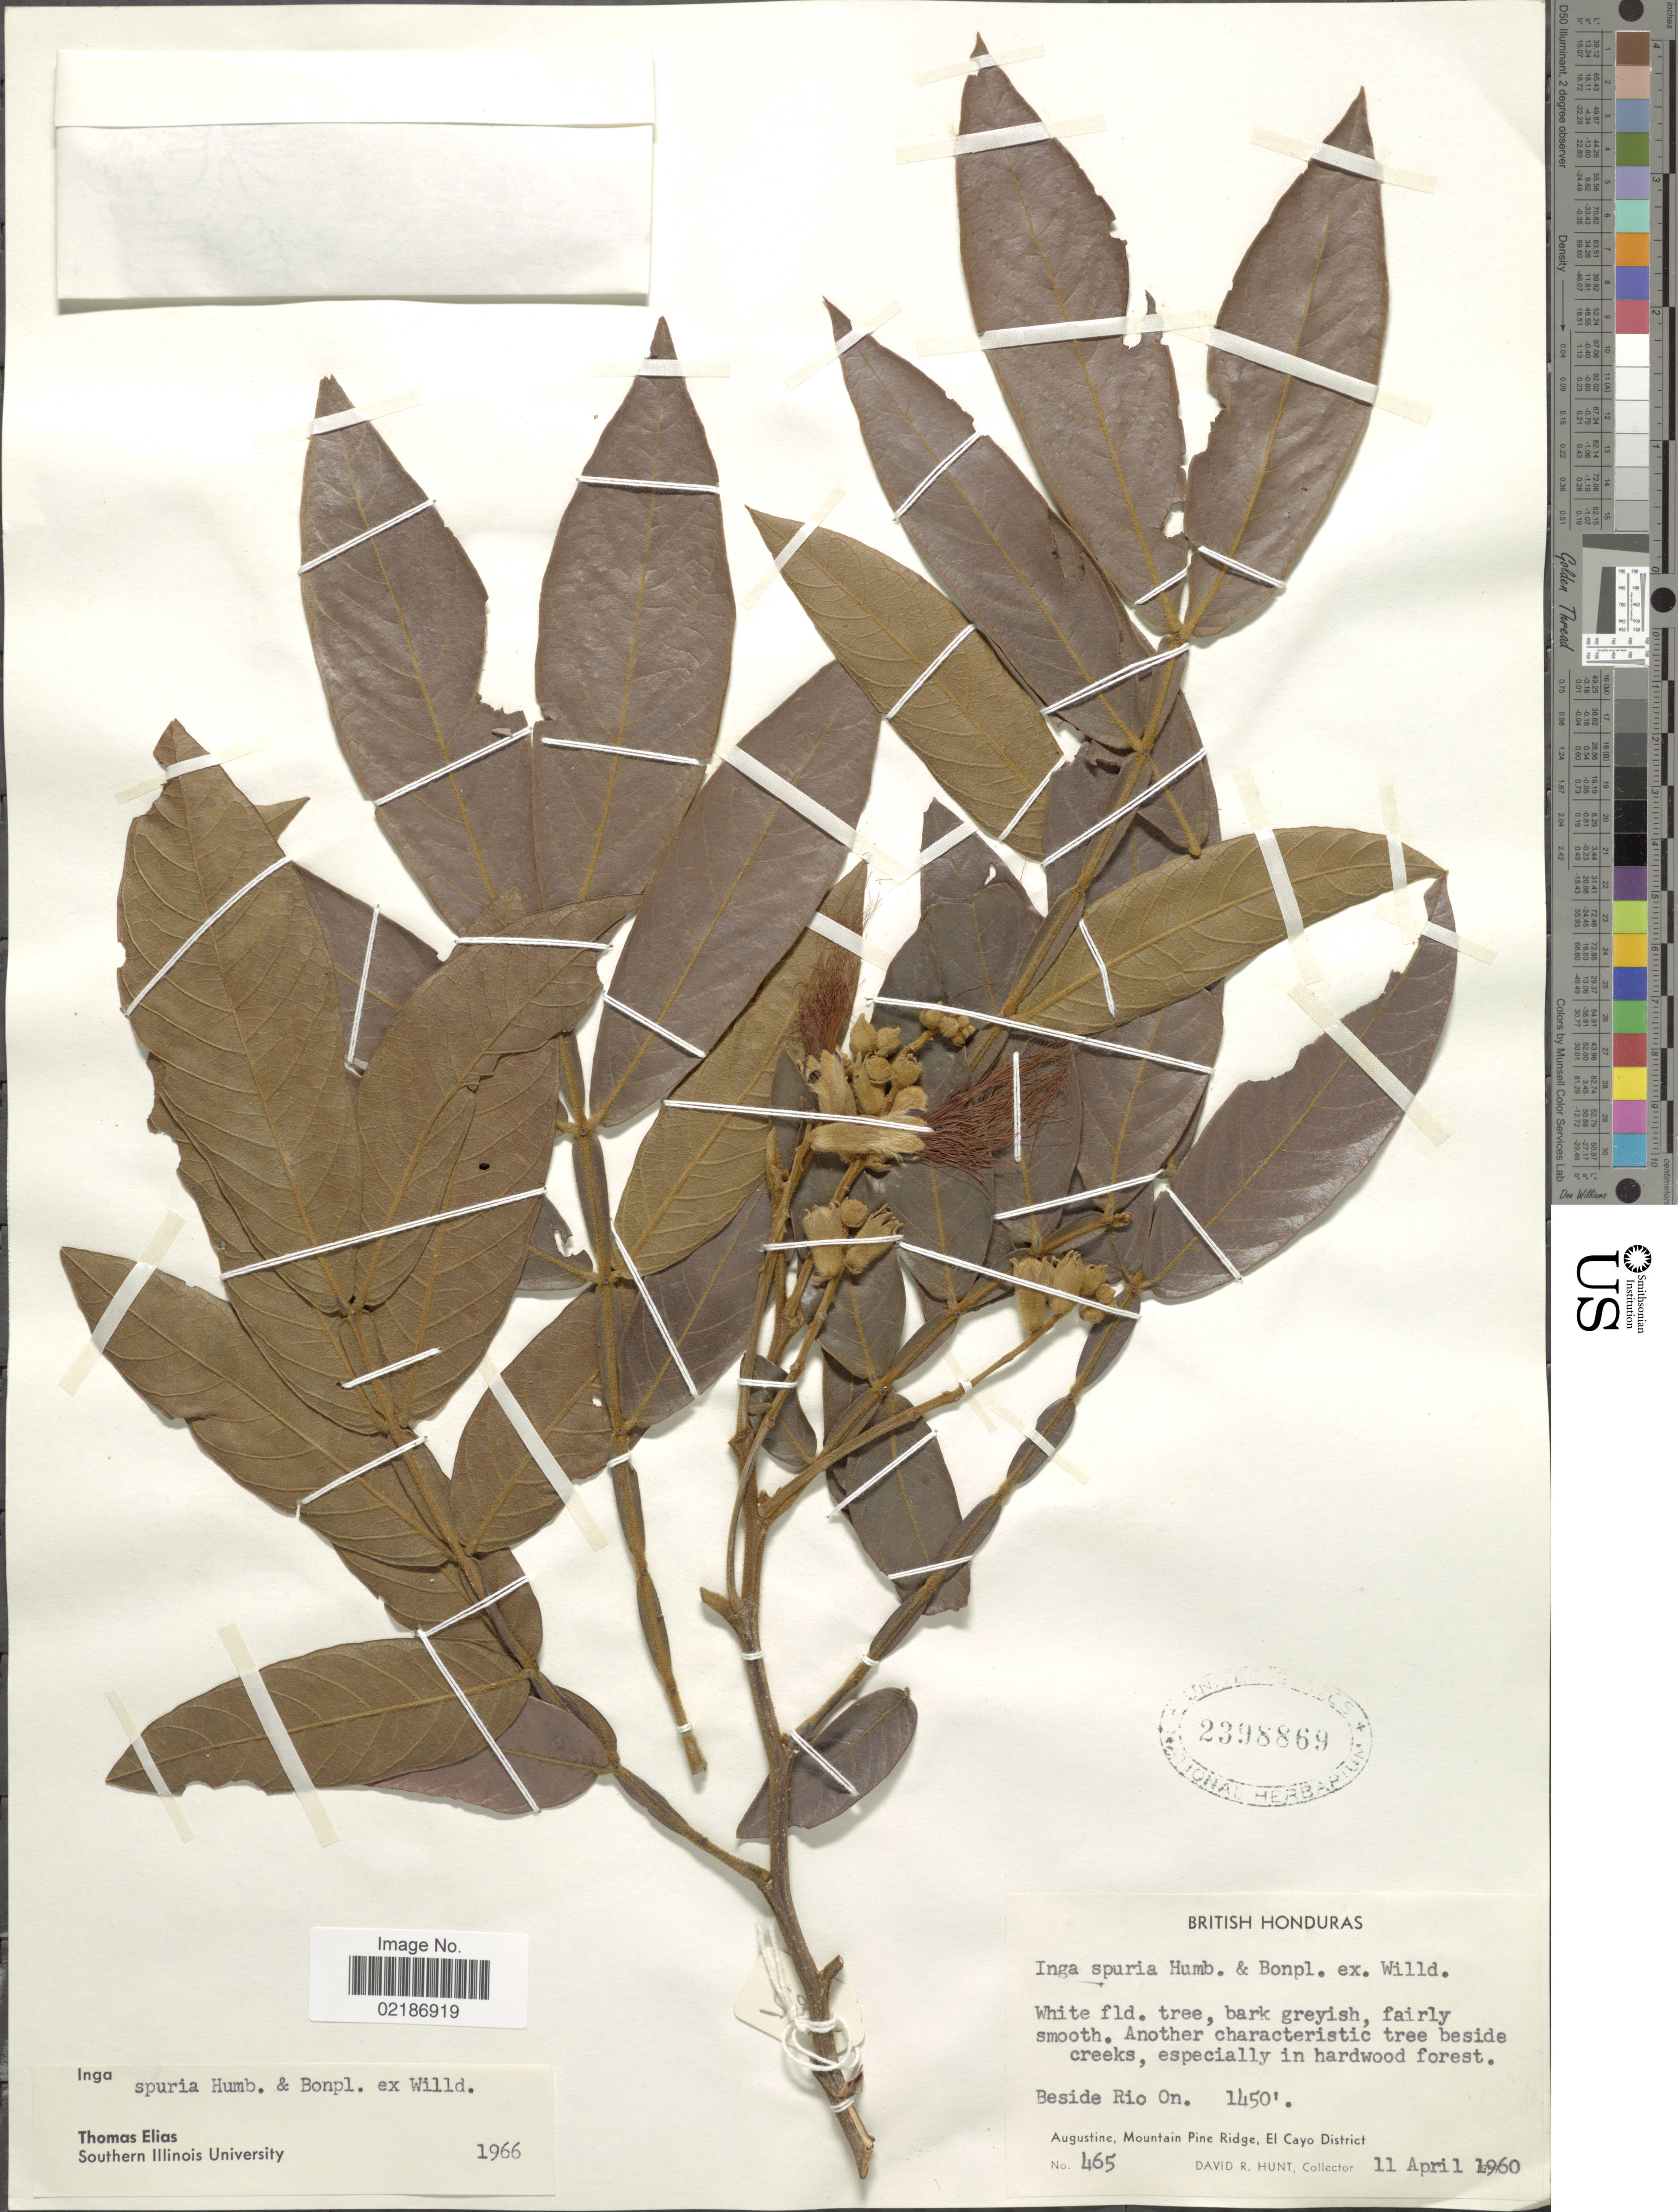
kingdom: Plantae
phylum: Tracheophyta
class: Magnoliopsida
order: Fabales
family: Fabaceae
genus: Inga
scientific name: Inga vera subsp. vera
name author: Willd.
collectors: D. R. Hunt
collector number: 465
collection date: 1960-04-11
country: Belize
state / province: Cayo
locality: Beside Rio, Augustine, Mountain Pine Ridge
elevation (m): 442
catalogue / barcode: US 2398869